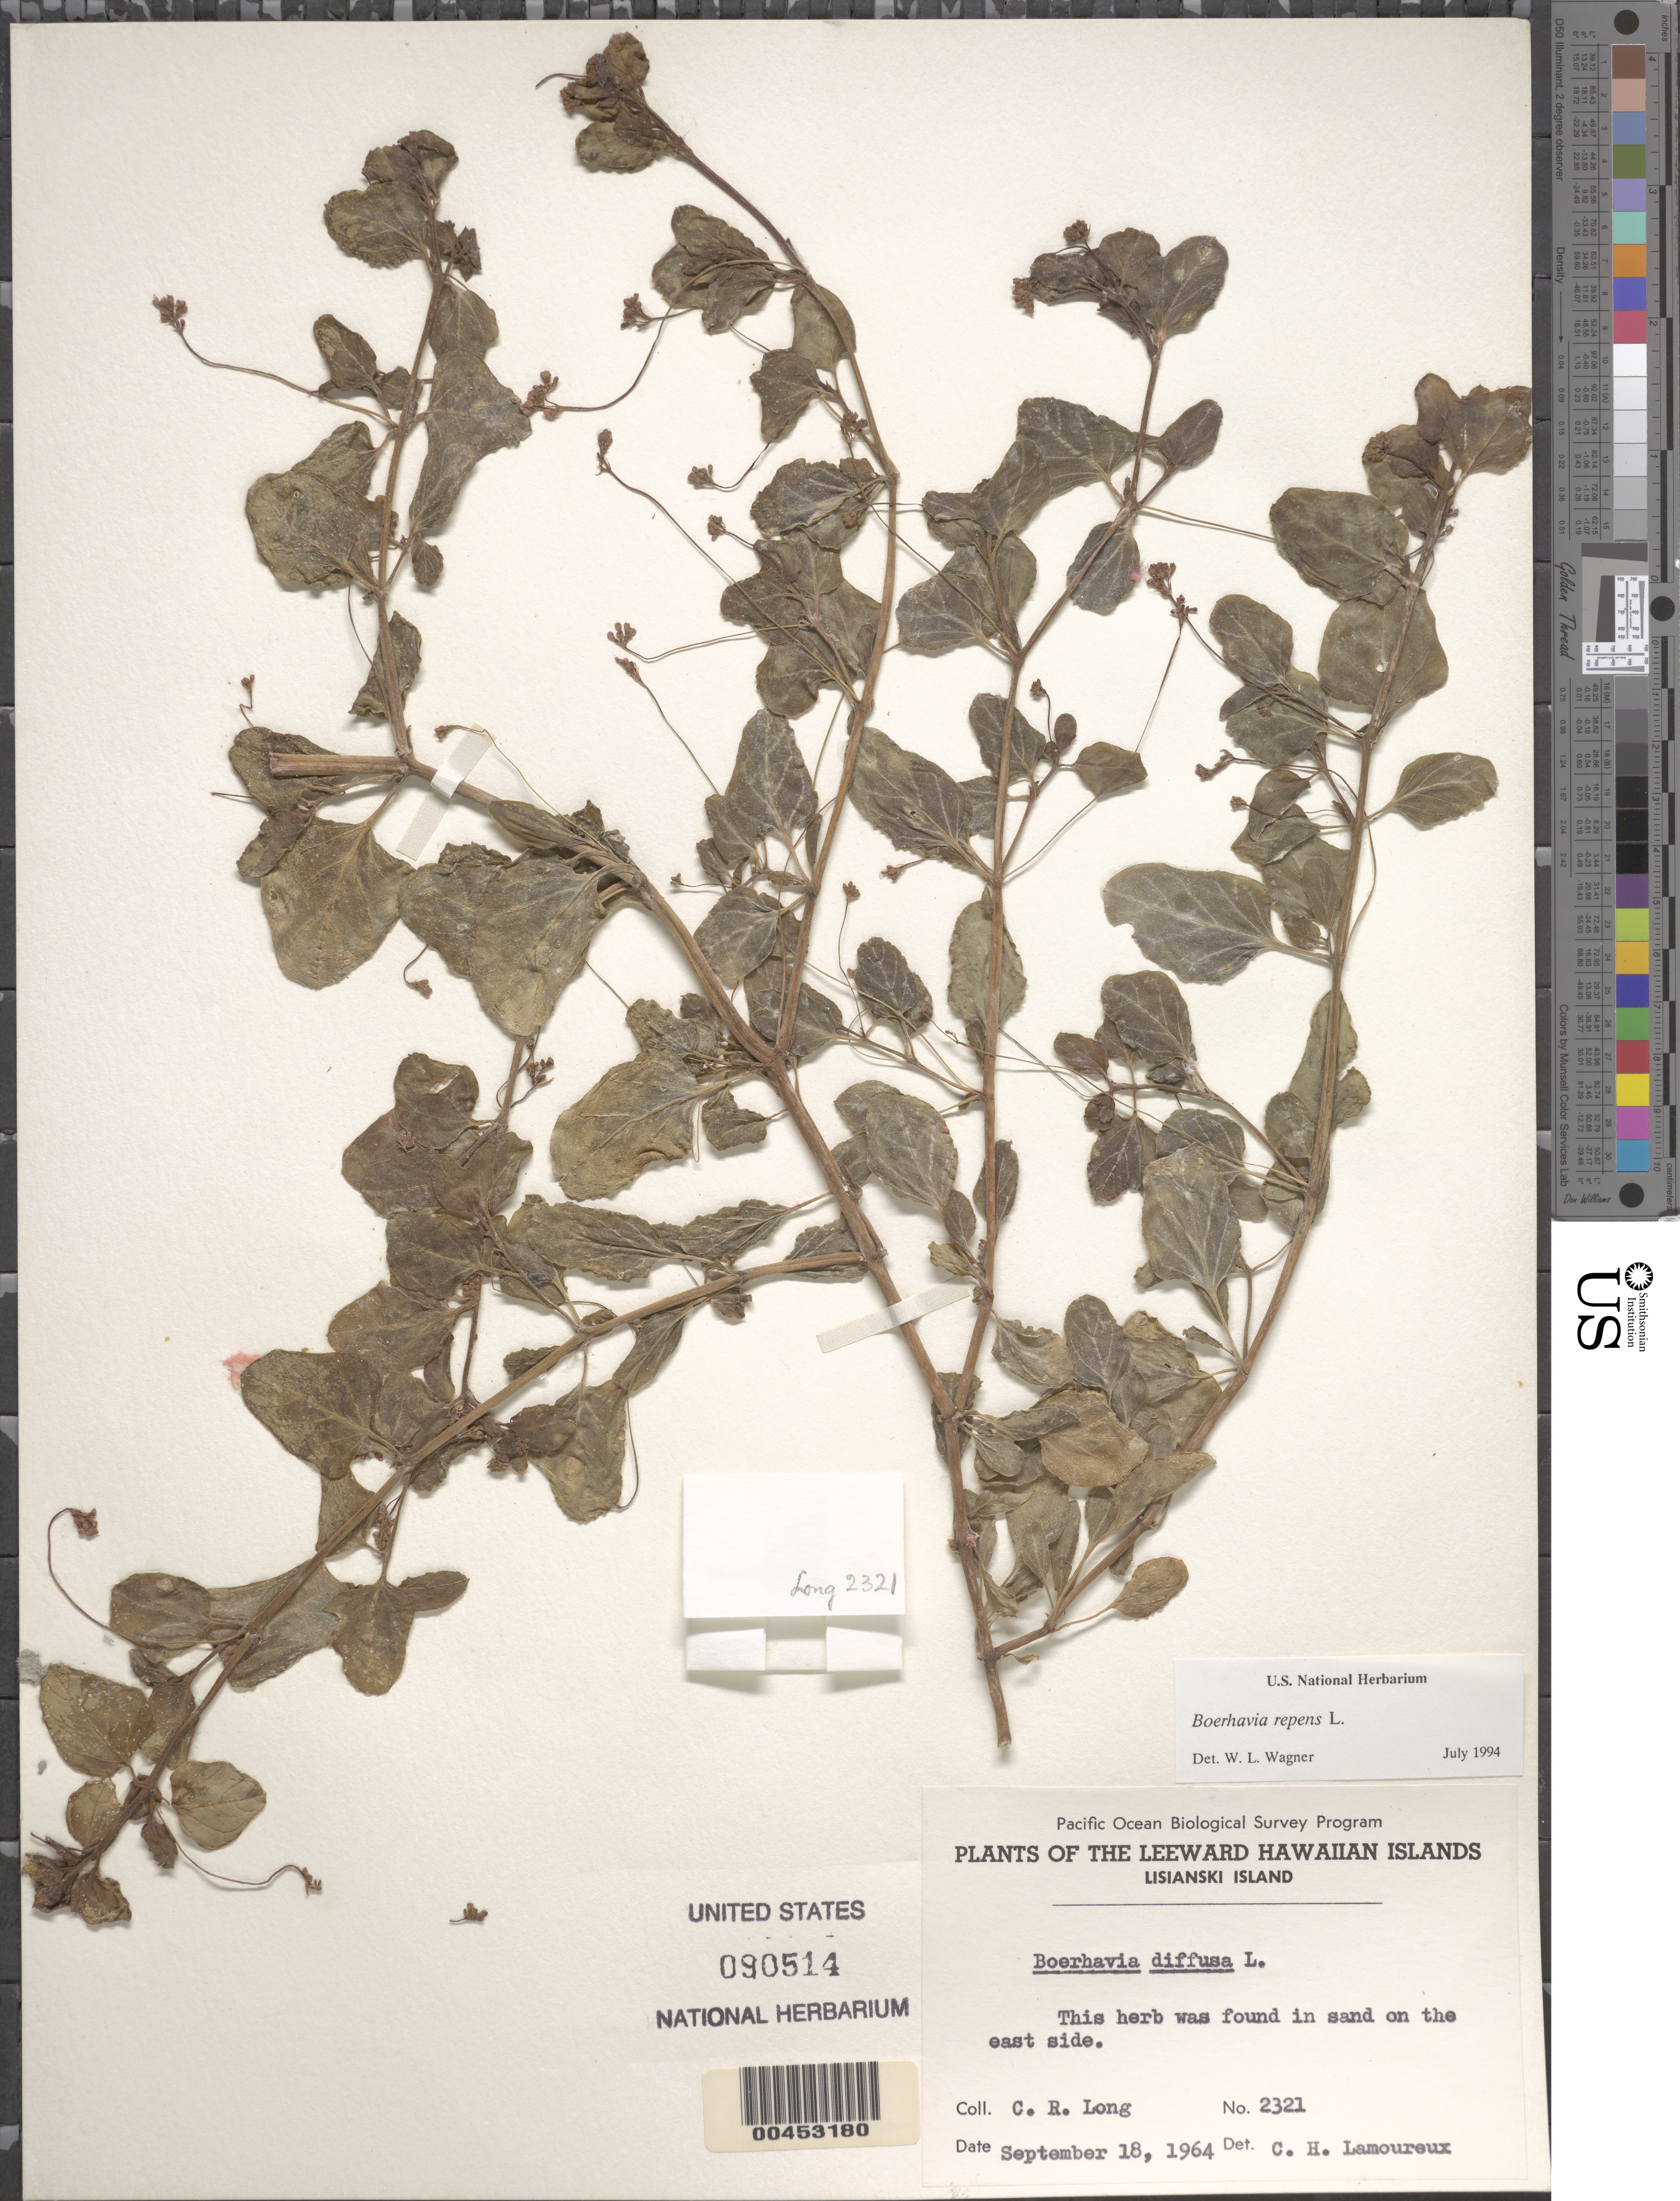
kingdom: Plantae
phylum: Tracheophyta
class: Magnoliopsida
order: Caryophyllales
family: Nyctaginaceae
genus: Boerhavia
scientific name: Boerhavia repens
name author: L.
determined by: Wagner, W. L., (BOT), Smithsonian Institution - National Museum of Natural History (UNITED STATES)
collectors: C. Long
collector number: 2321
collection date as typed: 18 Sep 1964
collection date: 1964-09-18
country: United States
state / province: Hawaii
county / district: Honolulu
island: Lisianski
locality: On the E side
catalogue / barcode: US 90514